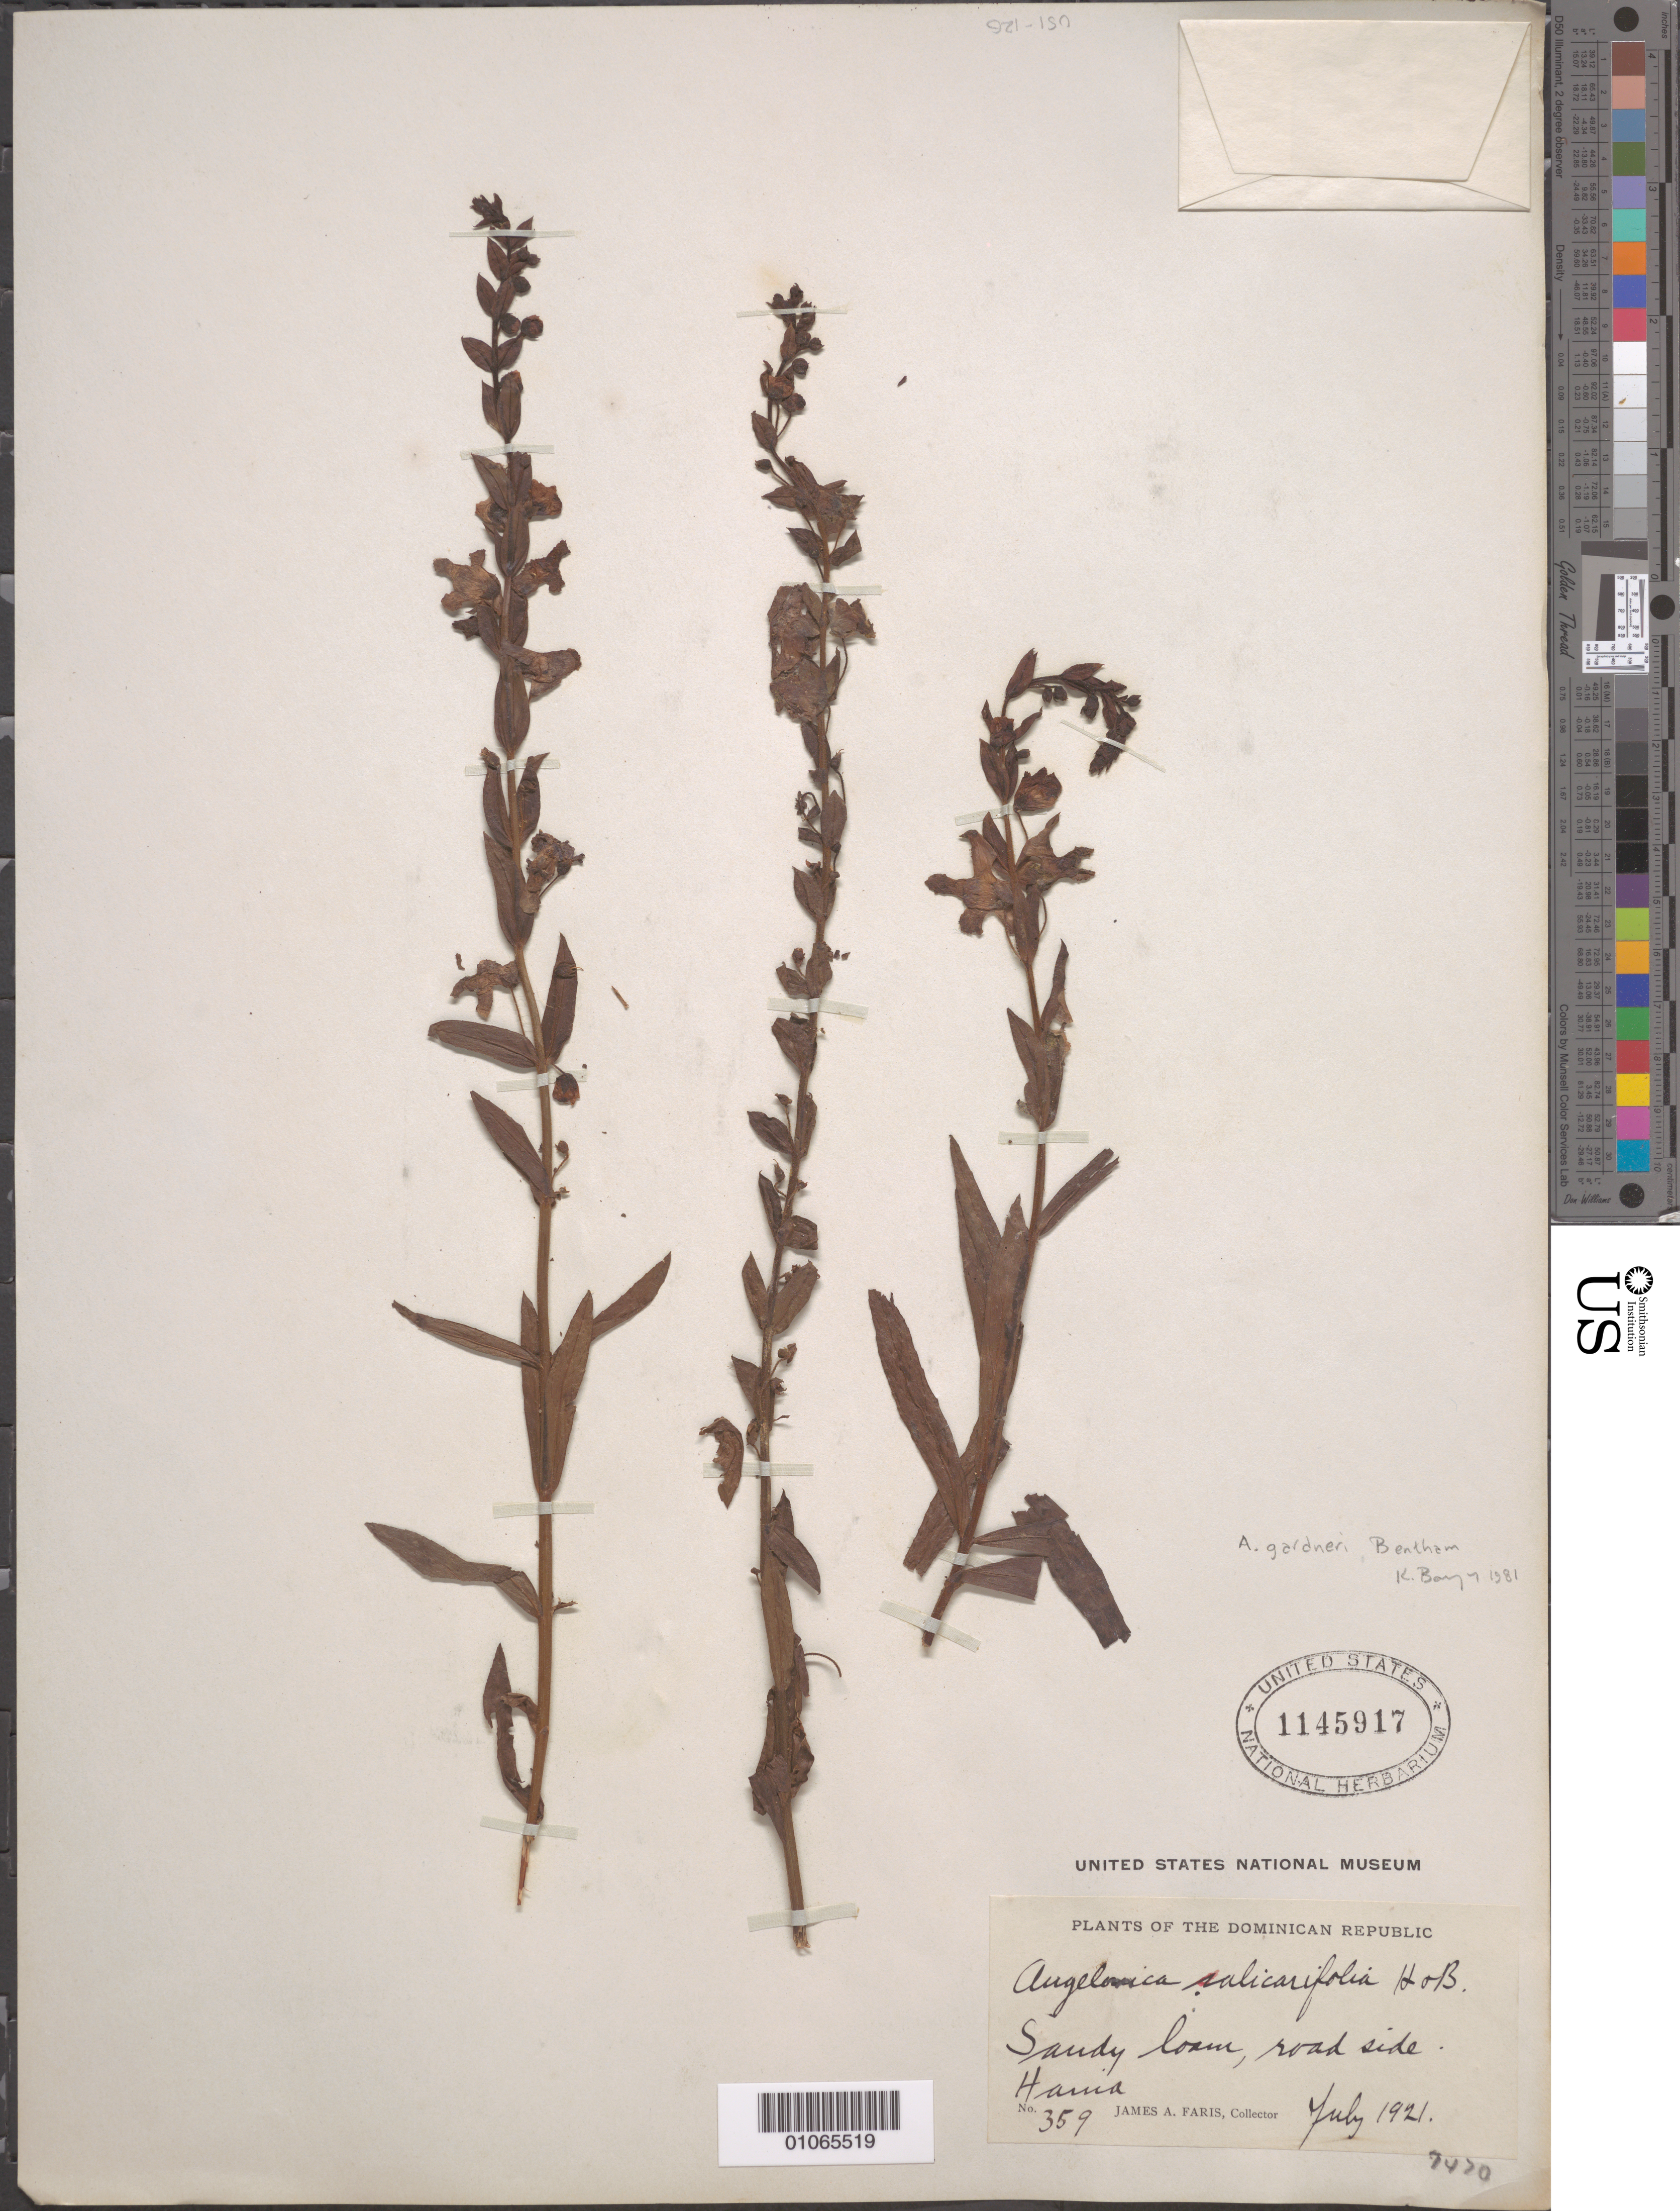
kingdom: Plantae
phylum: Tracheophyta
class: Magnoliopsida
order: Lamiales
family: Plantaginaceae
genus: Angelonia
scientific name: Angelonia gardneri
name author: Hook.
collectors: J. Faris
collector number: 359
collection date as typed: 01 Jul 1921 to 31 Jul 1921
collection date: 1921-07-01/1921-07-31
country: Dominican Republic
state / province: San Cristóbal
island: Hispaniola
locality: Haina, sandy loam, roadside.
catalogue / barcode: US 1145917